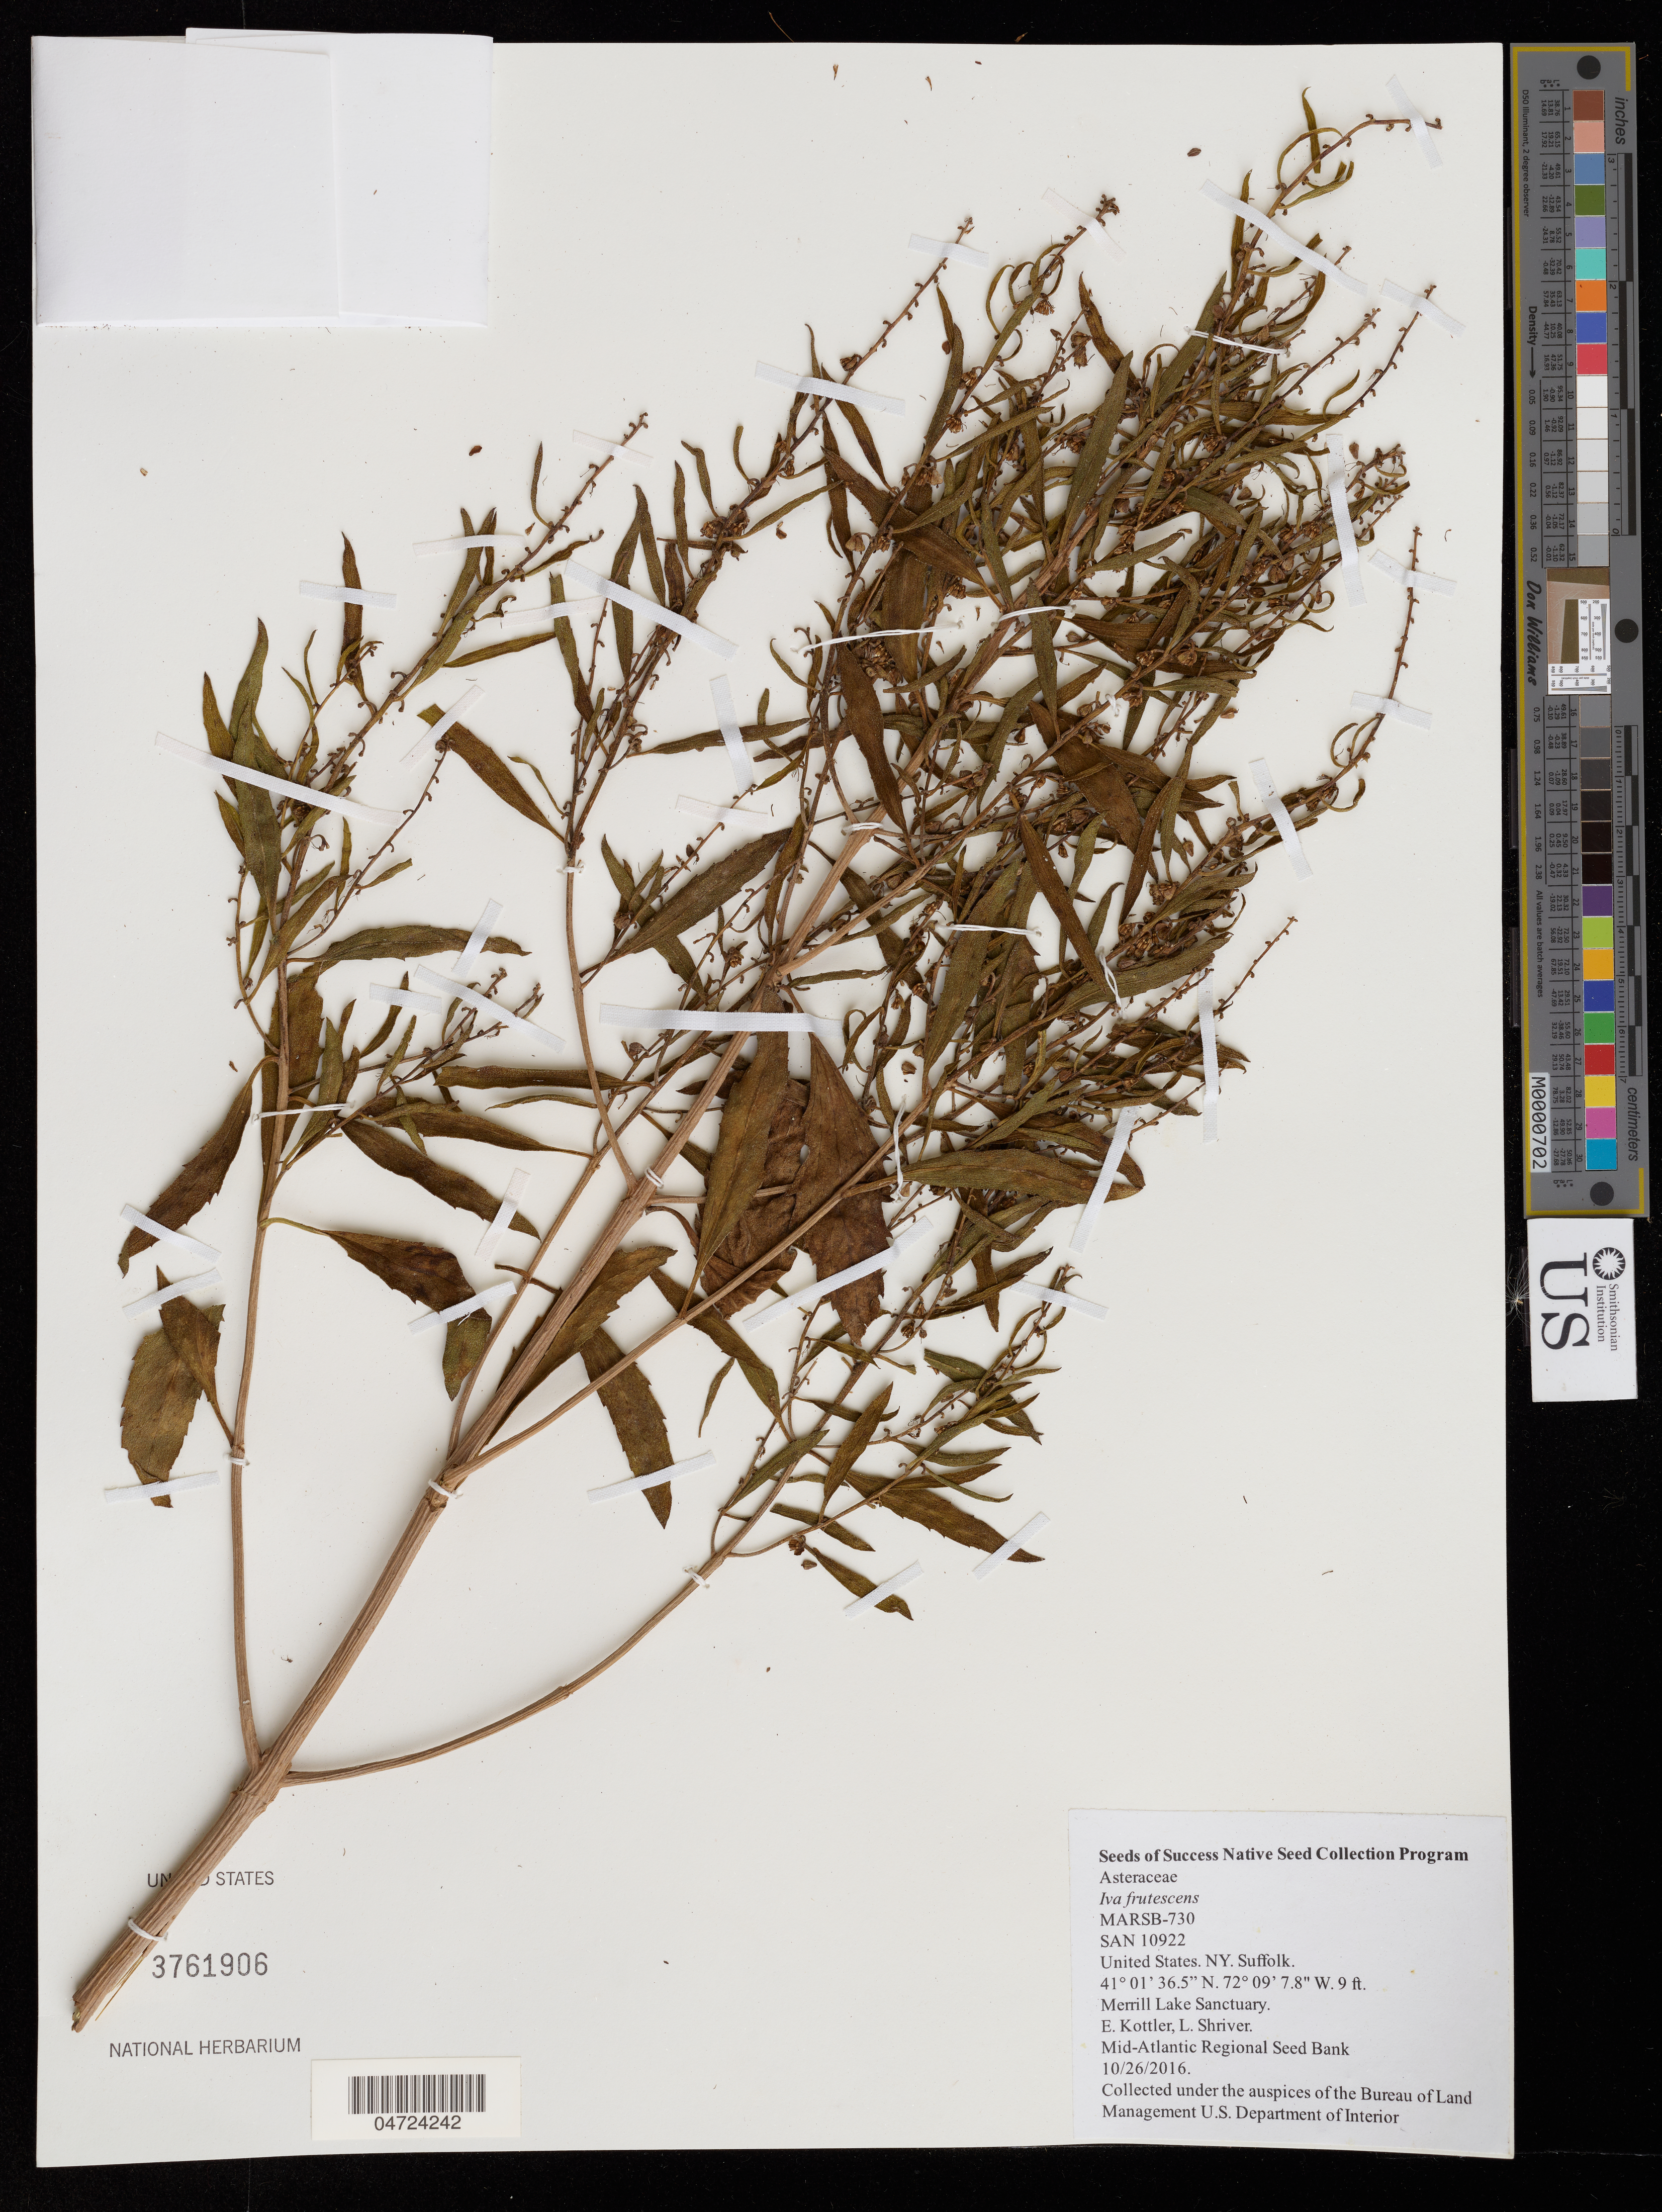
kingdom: Plantae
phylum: Tracheophyta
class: Magnoliopsida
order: Asterales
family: Asteraceae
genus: Iva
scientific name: Iva frutescens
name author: L.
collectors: E. Kottler & L. Shriver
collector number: MARSB-730/SAN10922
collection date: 2016-10-26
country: United States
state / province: New York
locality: Suffolk. Merrill Lake Sanctuary.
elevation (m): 3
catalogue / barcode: US 3761906